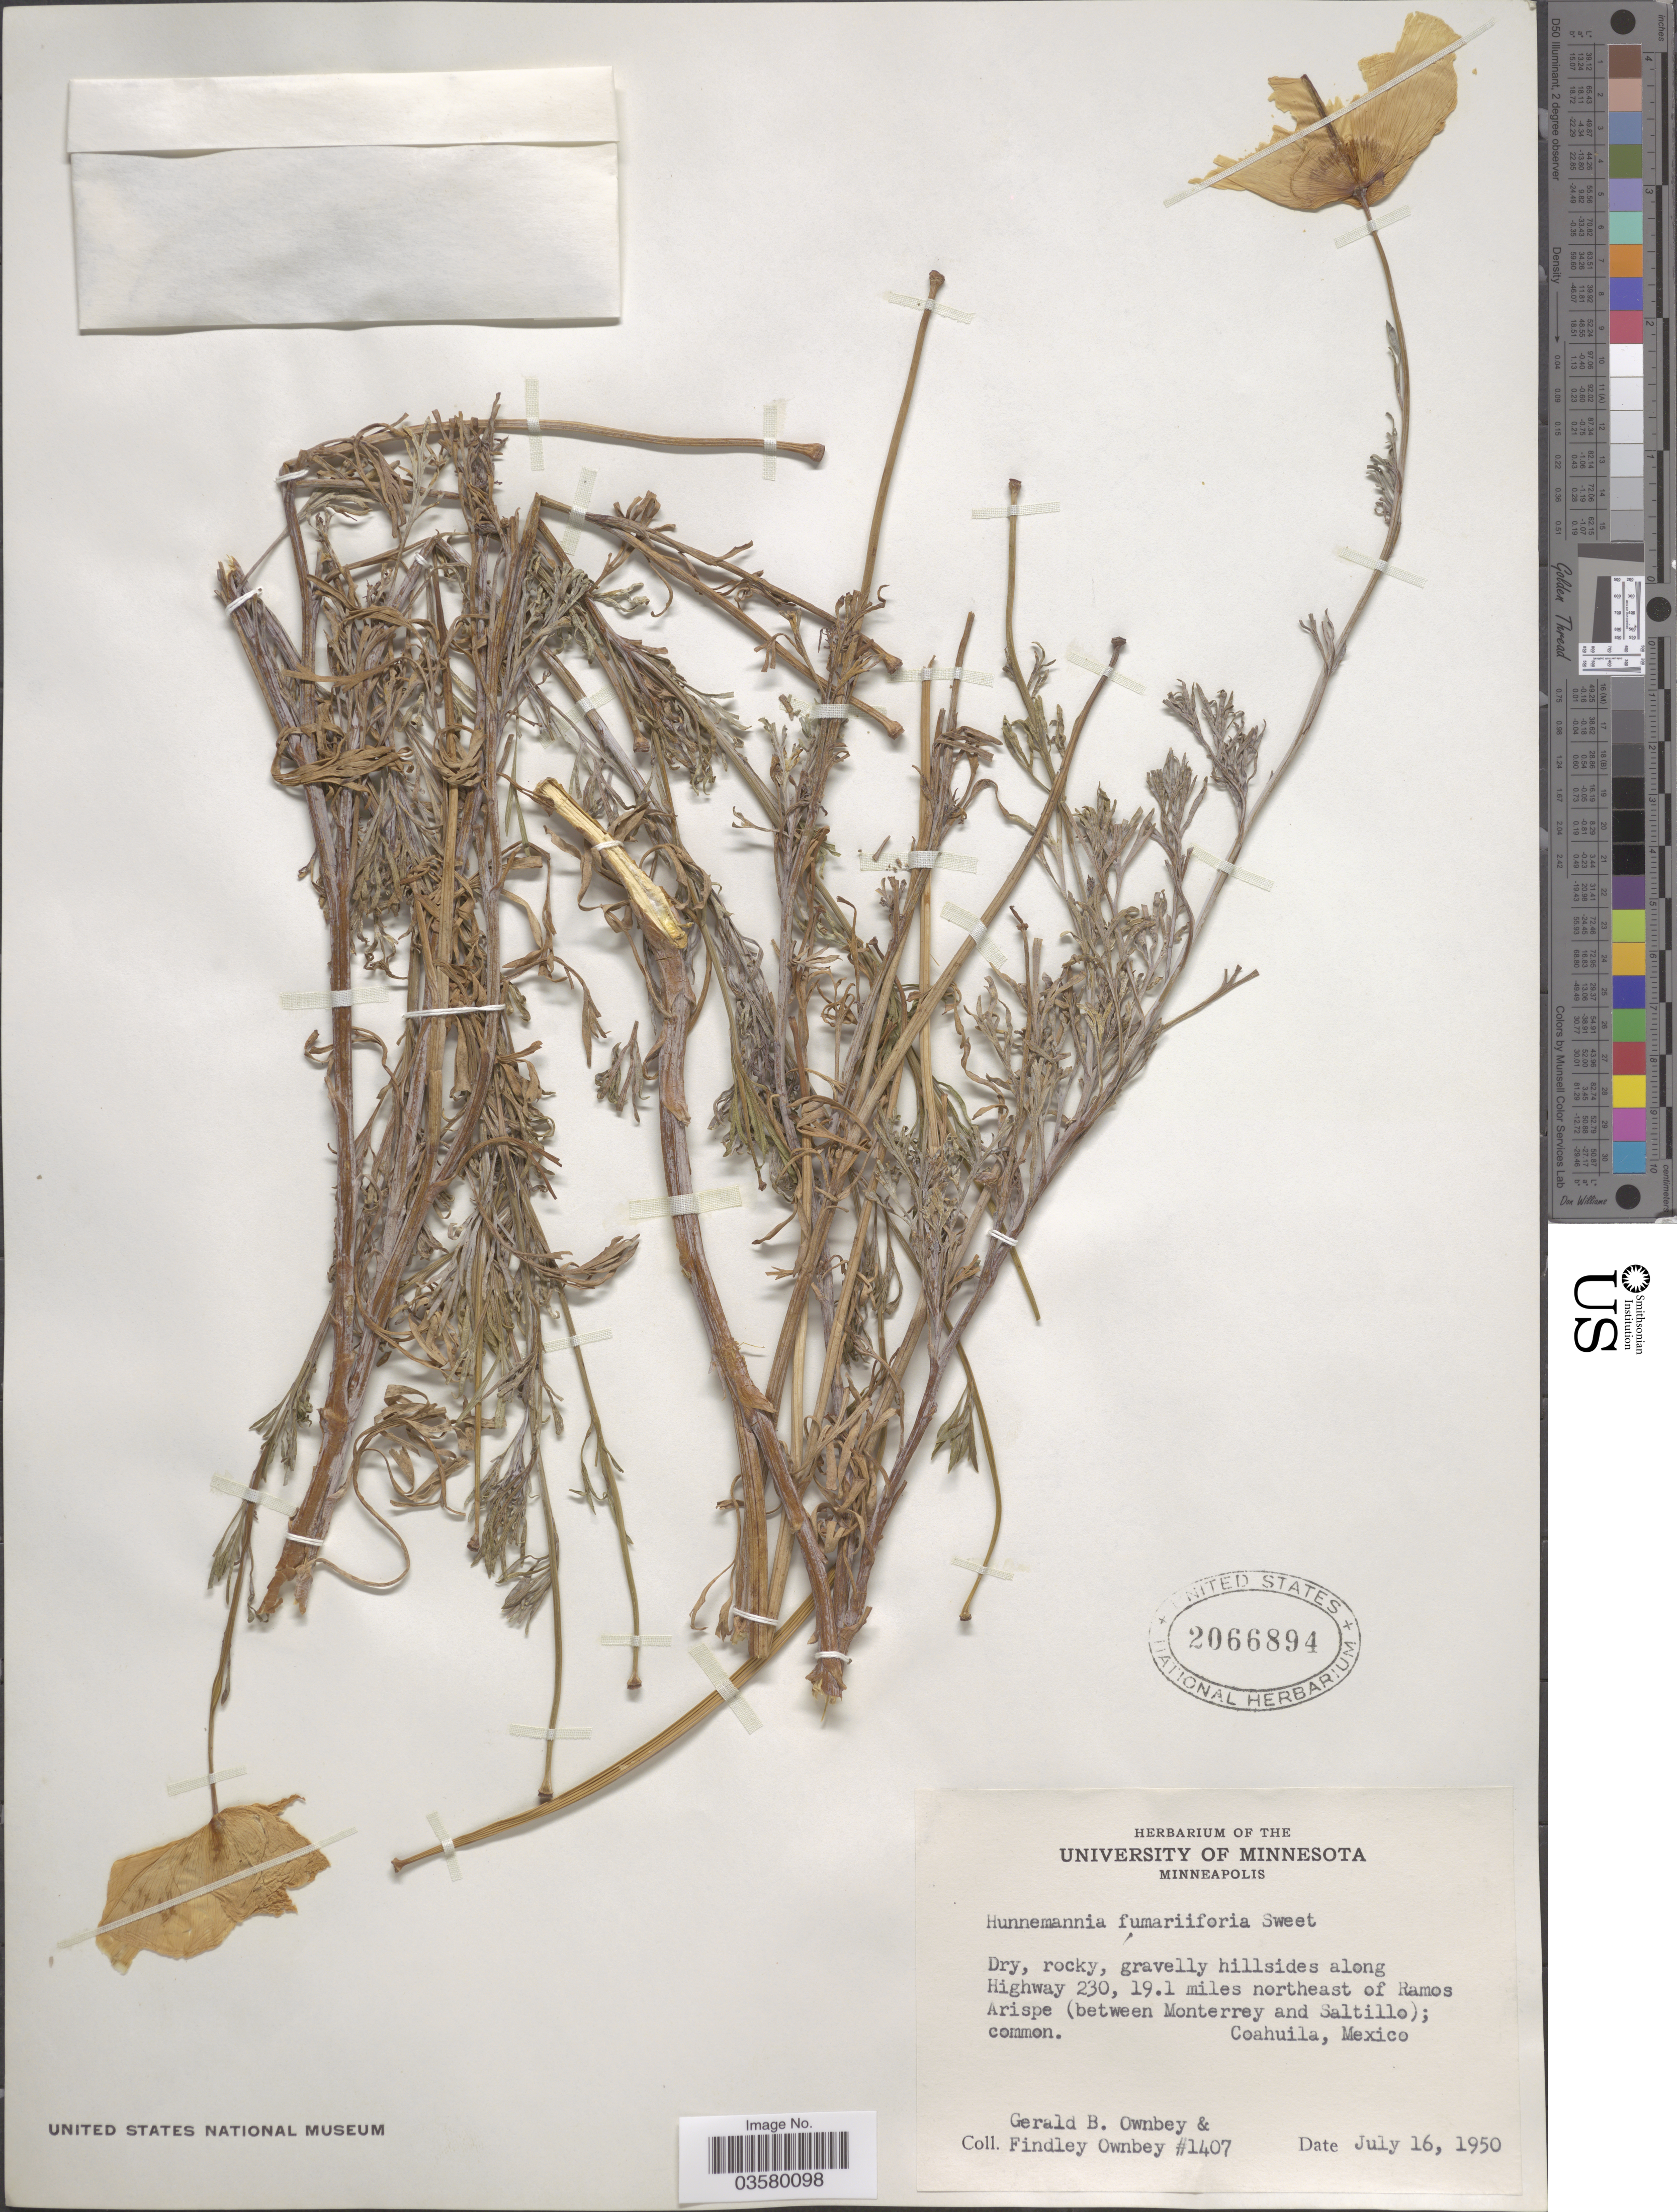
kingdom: Plantae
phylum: Tracheophyta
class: Magnoliopsida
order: Ranunculales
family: Papaveraceae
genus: Hunnemannia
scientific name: Hunnemannia fumariifolia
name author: Sweet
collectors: G. B. Ownbey & F. Ownbey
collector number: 1407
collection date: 1950-07-16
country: Mexico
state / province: Coahuila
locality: Dry, rocky, gravelly hillsides along Highway 230, 19.1 miles northeast of Ramos Arispe (between Monterrey and Saltillo).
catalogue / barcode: US 2066894